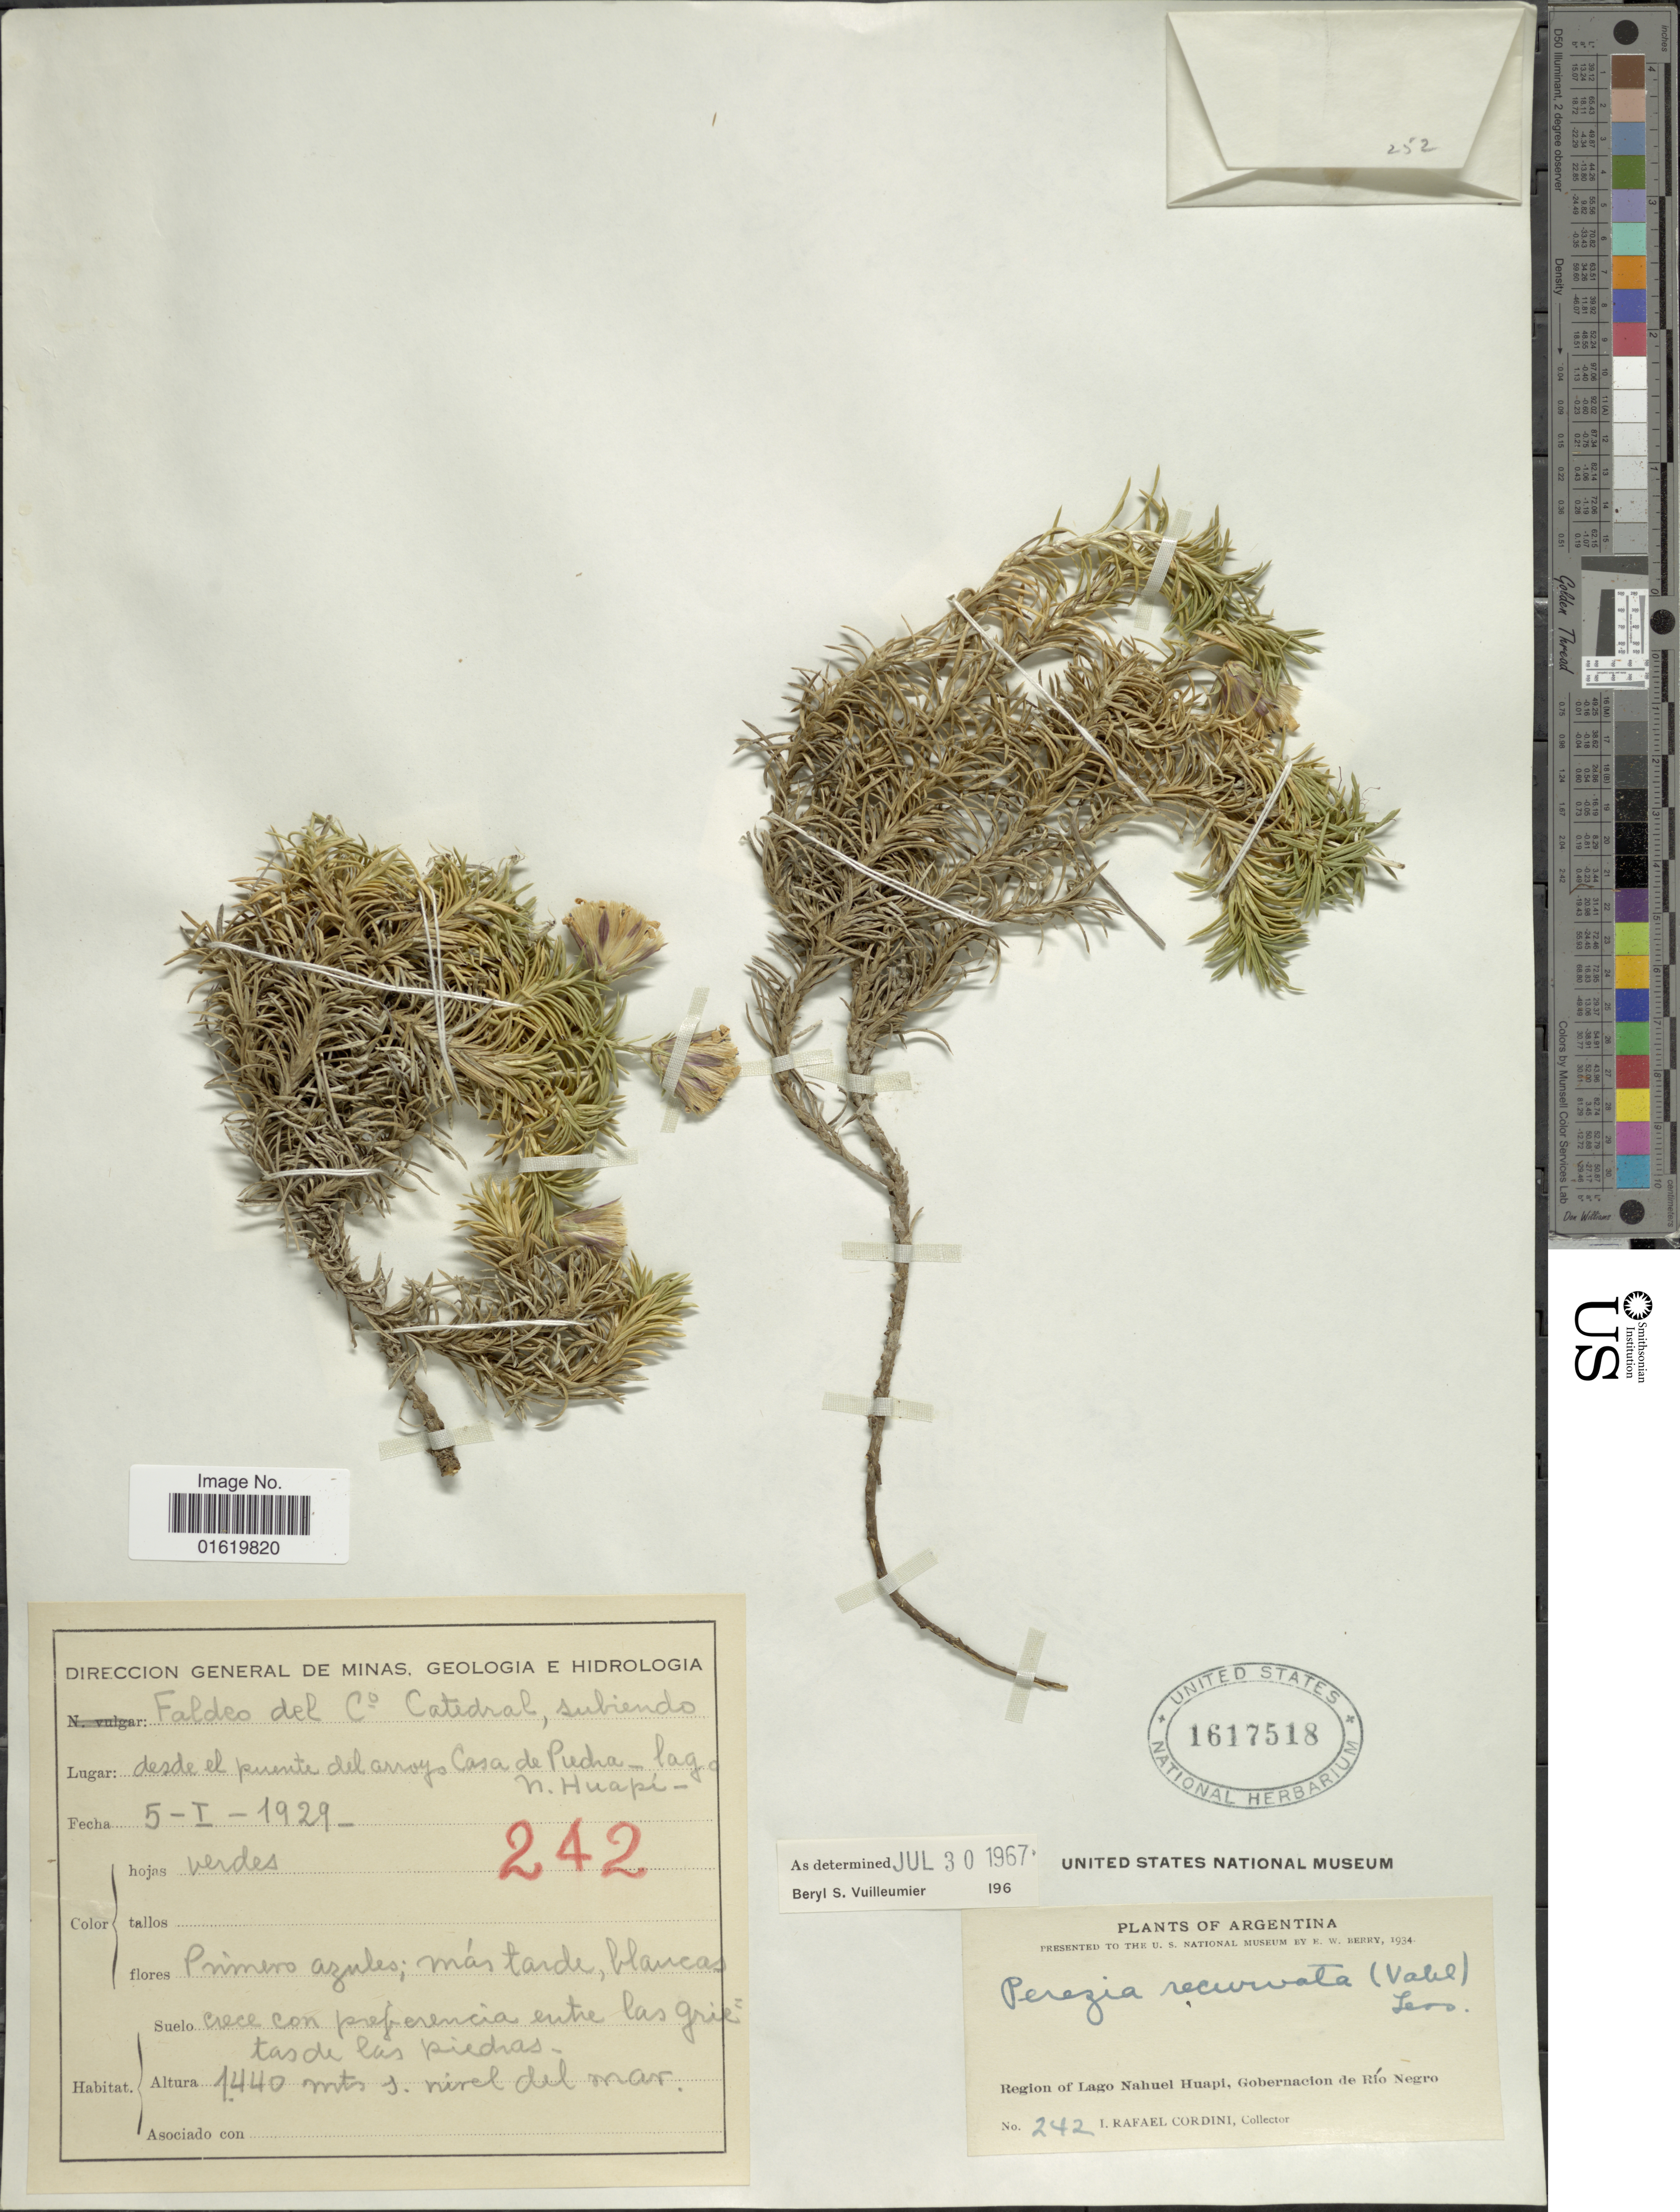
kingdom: Plantae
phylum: Tracheophyta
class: Magnoliopsida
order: Asterales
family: Asteraceae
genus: Perezia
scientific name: Perezia recurvata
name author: Less.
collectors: I. Cordini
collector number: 242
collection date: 1929-01-05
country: Argentina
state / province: Rio Negro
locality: Region of Lago Nahuel Huapi, Gobernacion de Río Negro.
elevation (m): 1440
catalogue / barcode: US 1617518